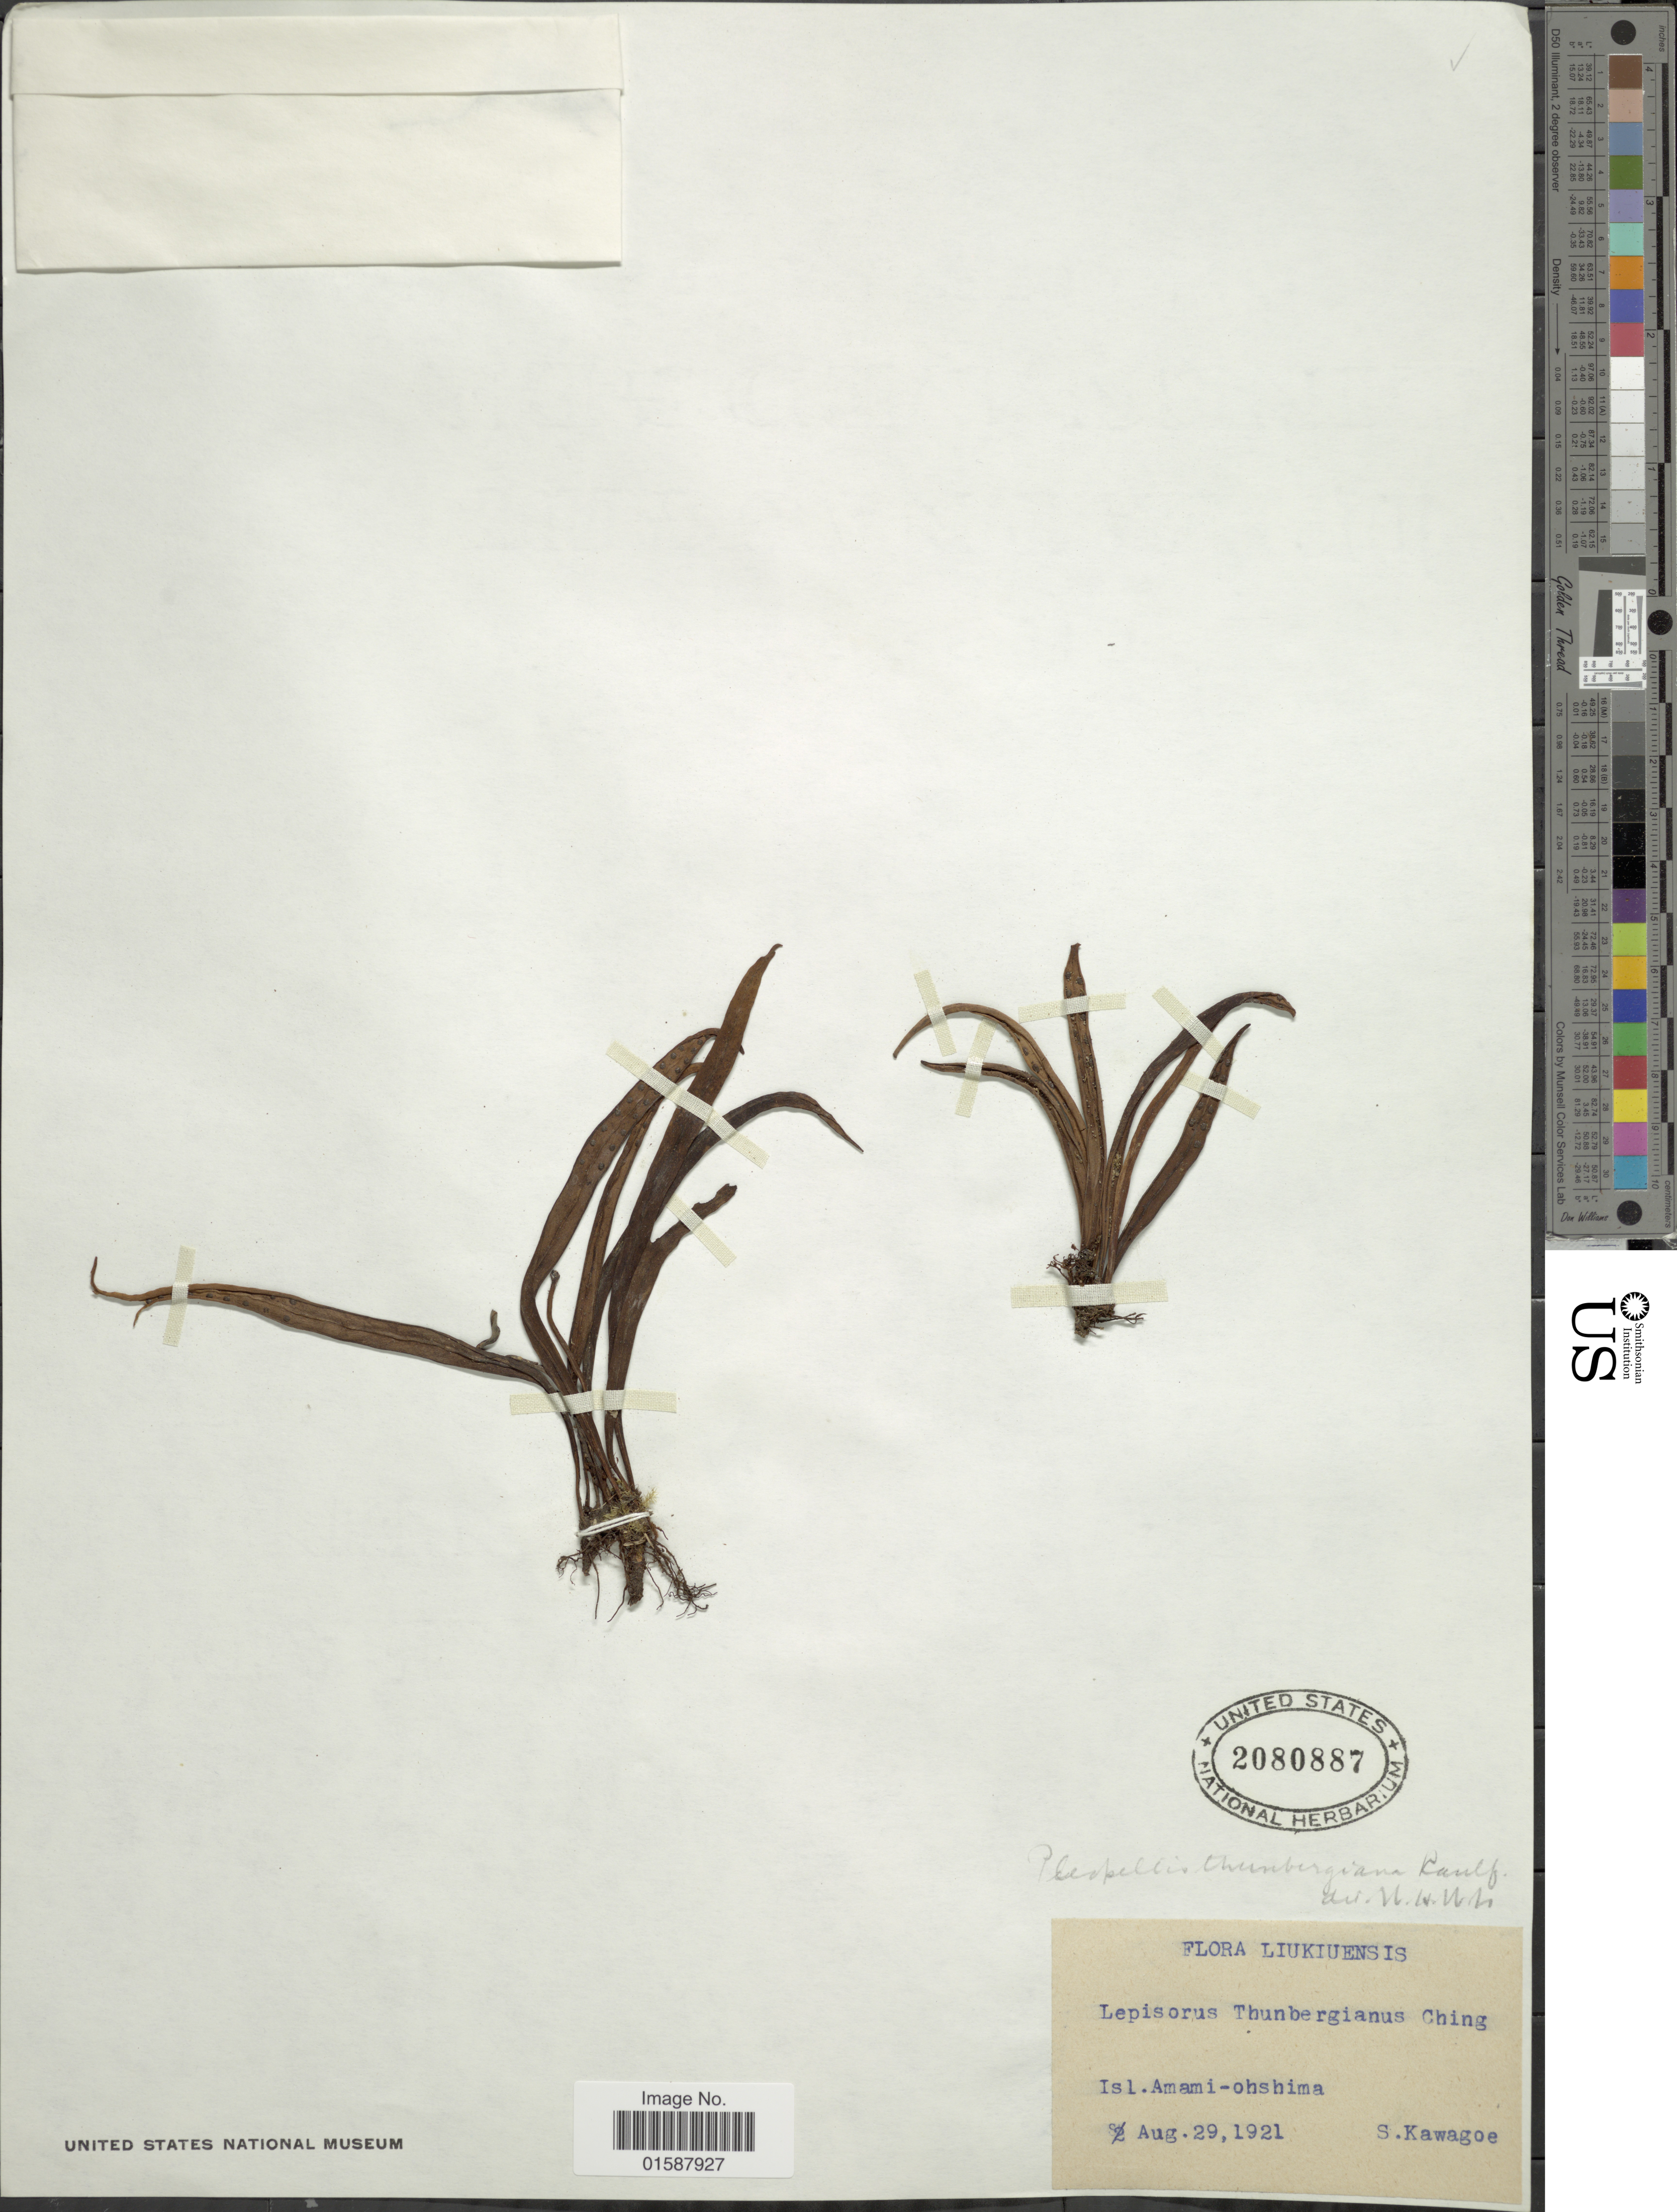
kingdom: Plantae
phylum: Tracheophyta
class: Polypodiopsida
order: Polypodiales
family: Polypodiaceae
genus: Lepisorus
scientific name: Lepisorus thunbergianus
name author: (Kaulf.) Ching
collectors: S. Kawagoe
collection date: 1921-08-29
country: Japan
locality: Liukiuensis. Isl. Amami-ohshima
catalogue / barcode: US 2080887